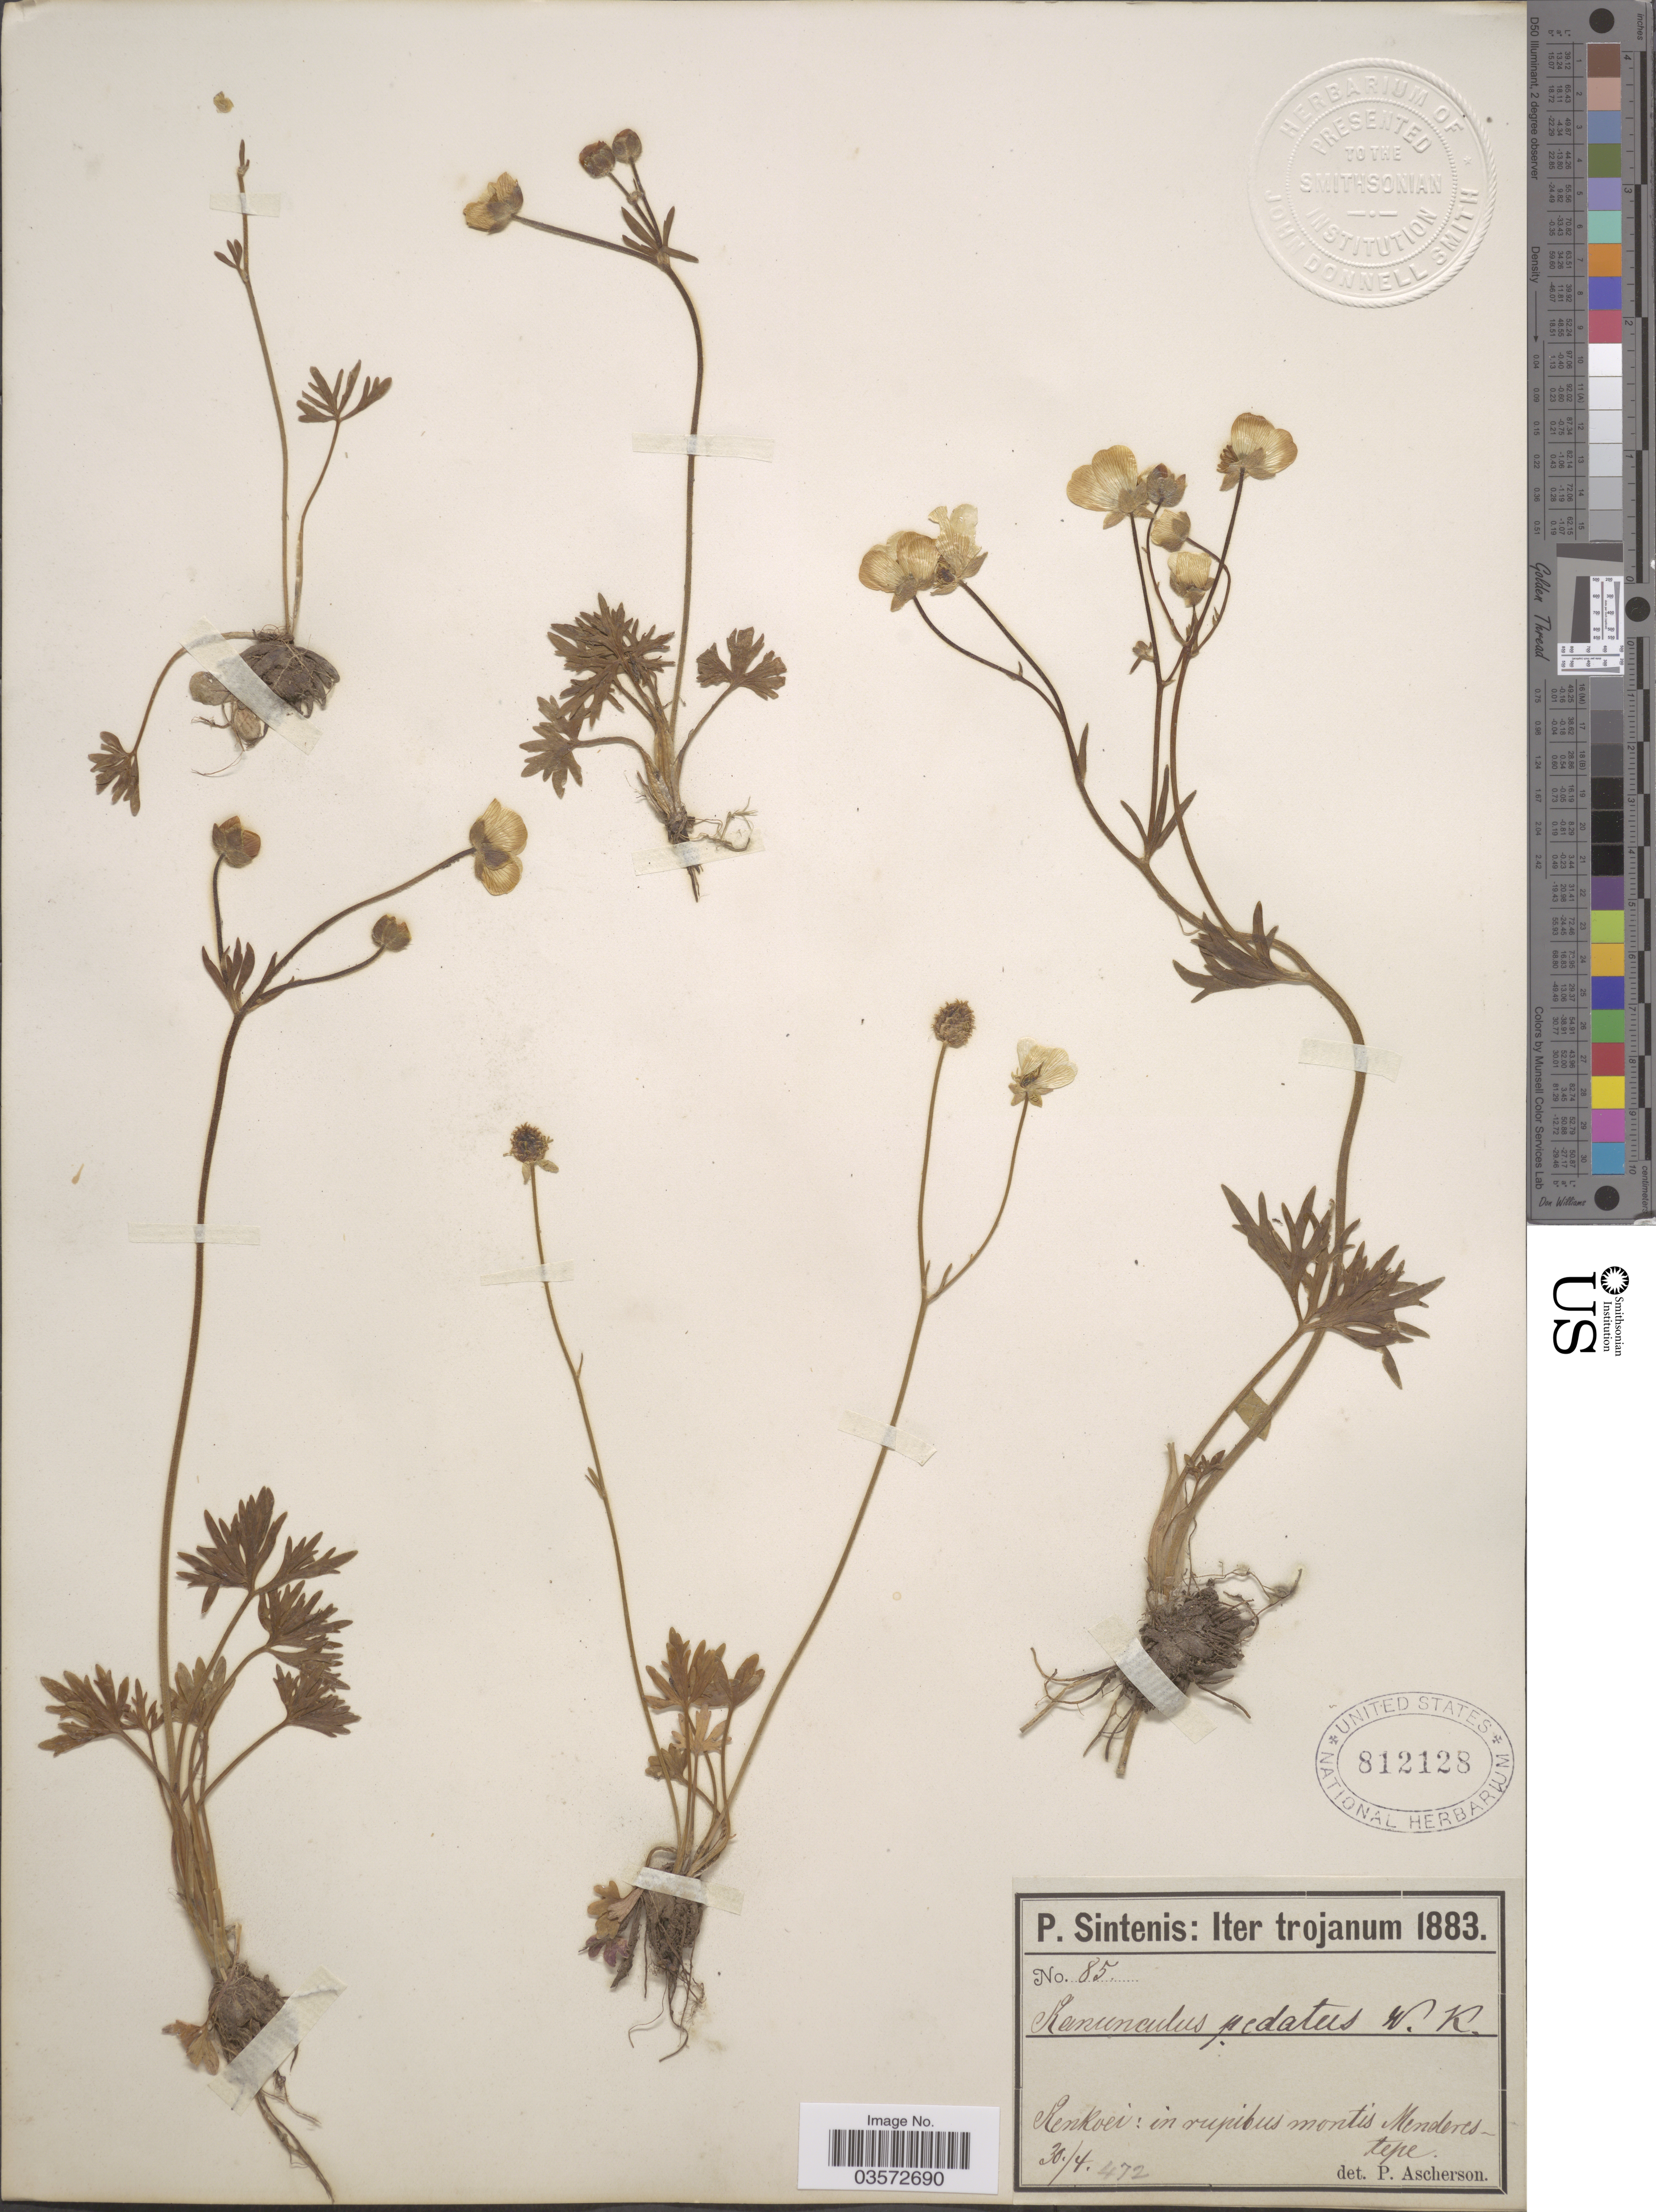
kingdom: Plantae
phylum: Tracheophyta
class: Magnoliopsida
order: Ranunculales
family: Ranunculaceae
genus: Ranunculus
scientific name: Ranunculus pedatus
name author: Waldst. & Kit.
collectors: P. Sintenis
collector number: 85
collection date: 1883-04-30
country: Turkey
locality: Iter trojanum. Renkoei: in rupibus montis Menderestepe [interpreted].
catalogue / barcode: US 812128